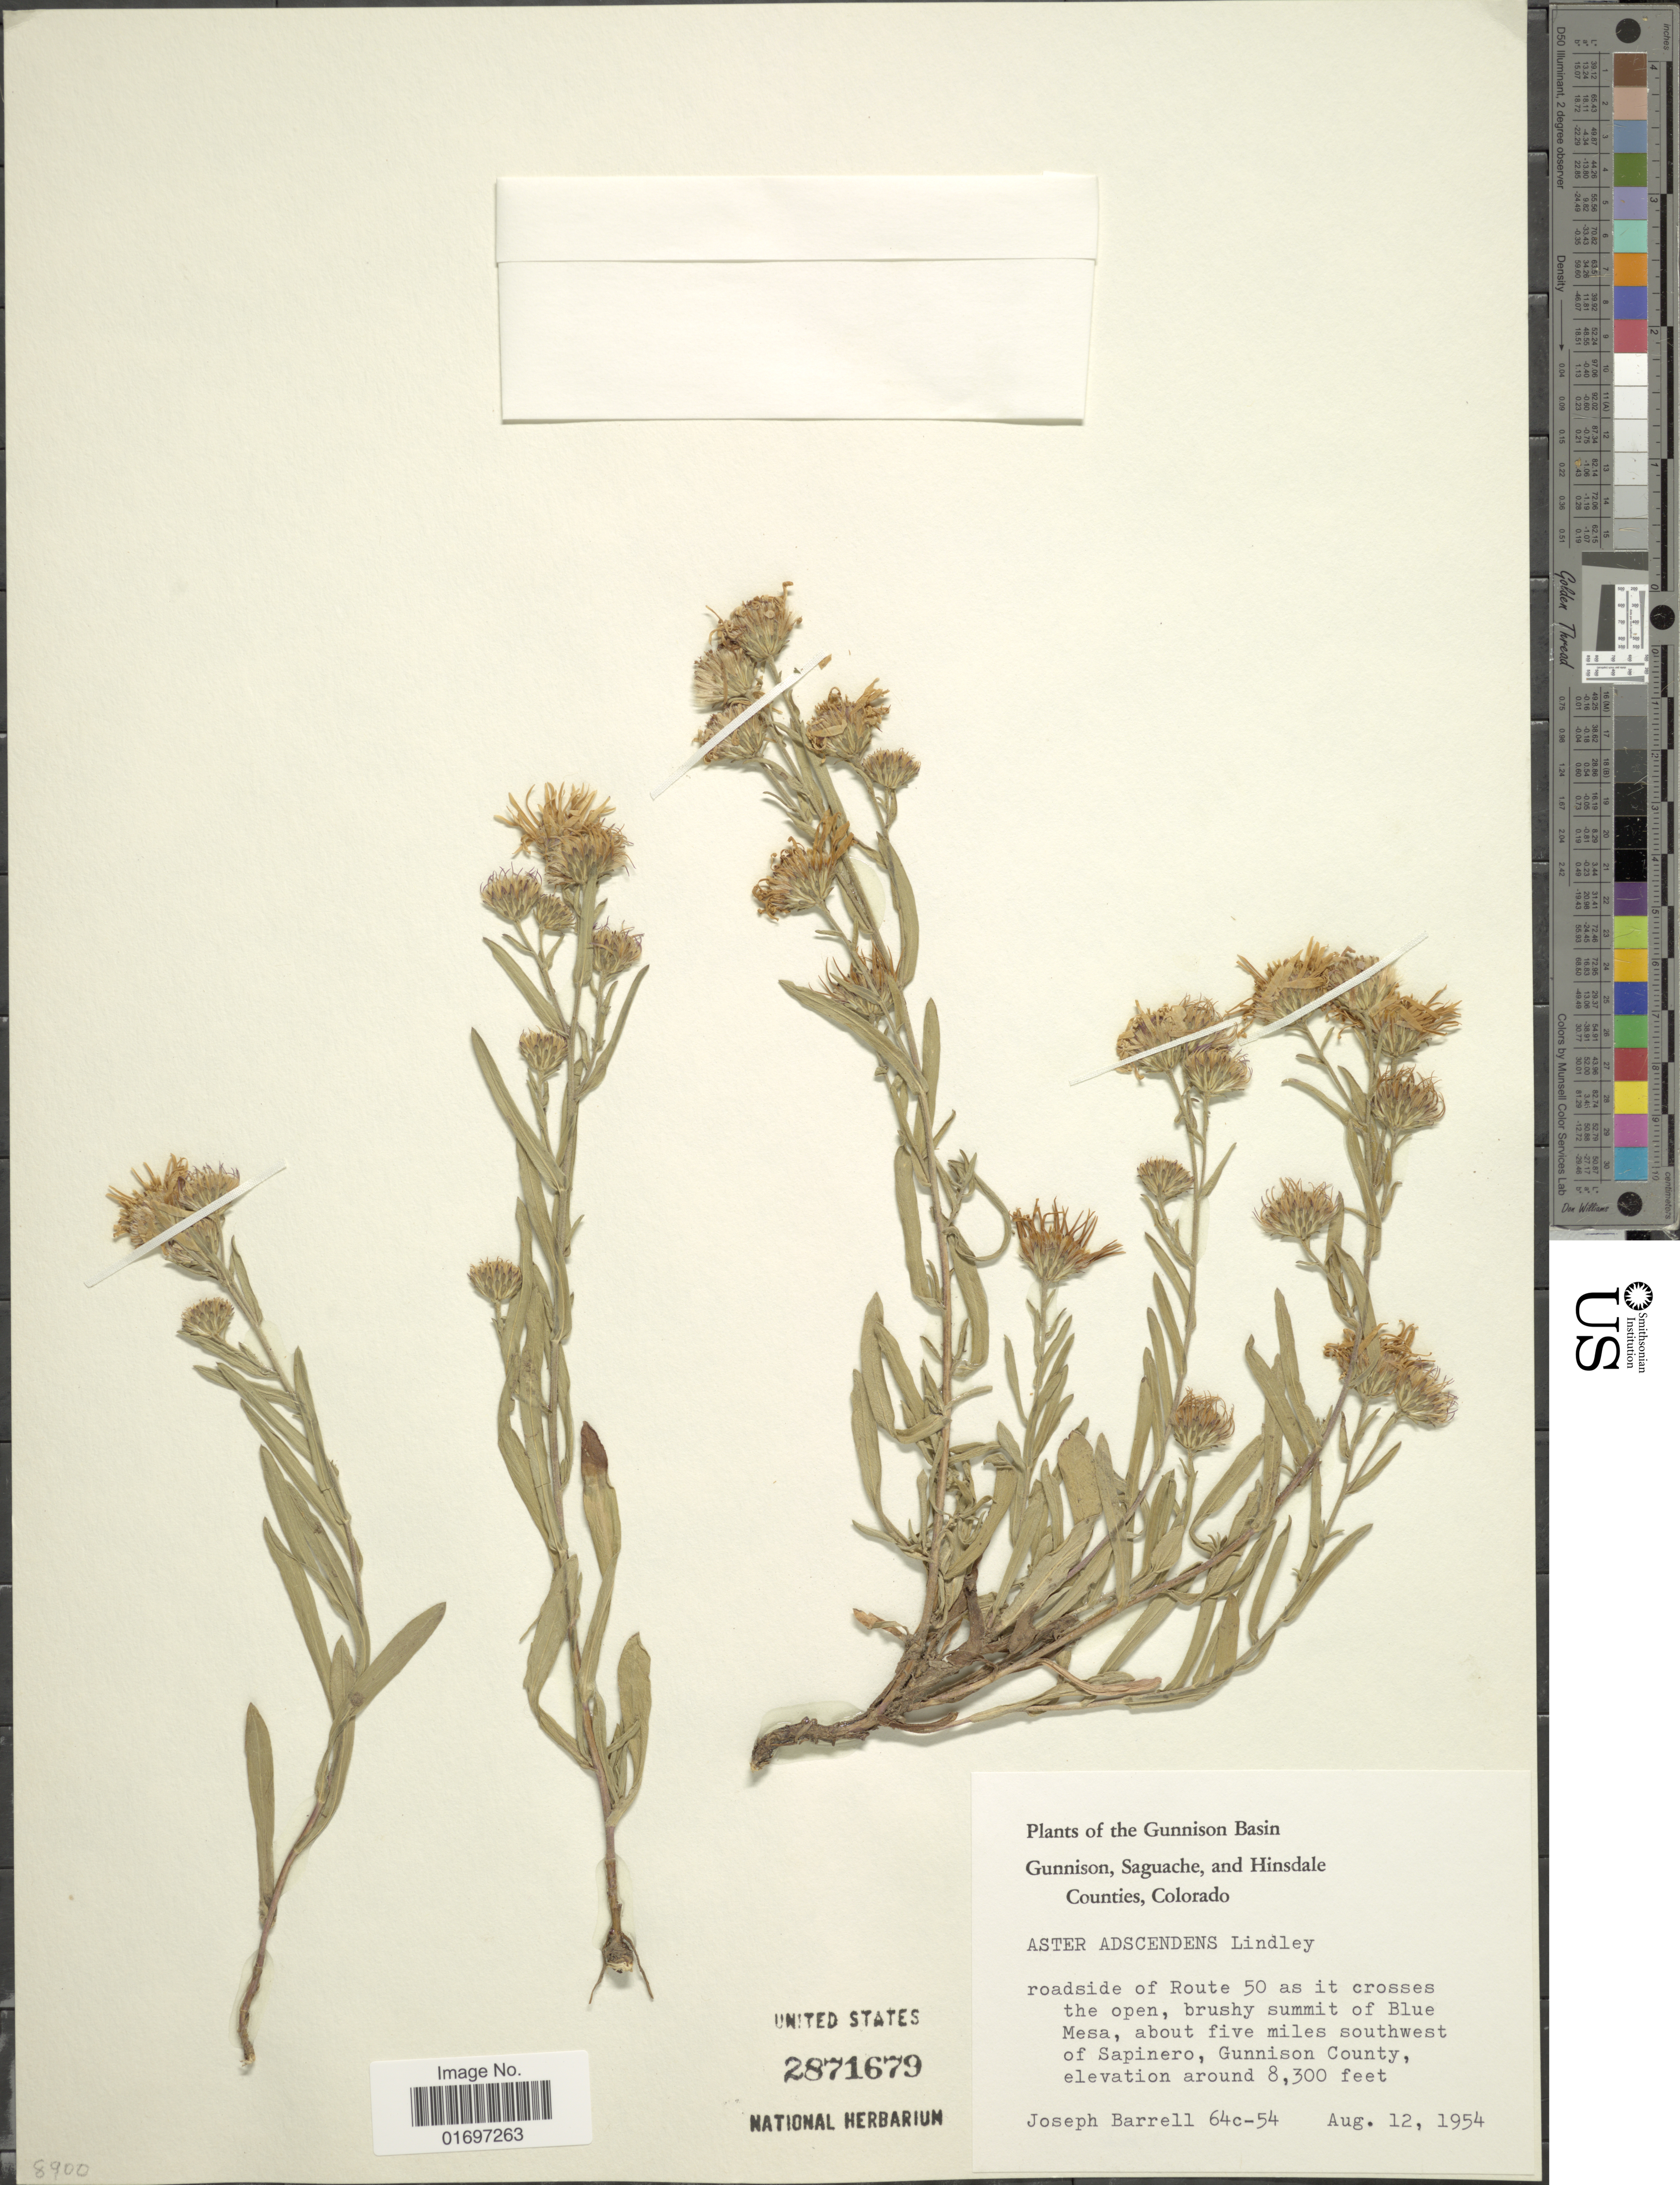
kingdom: Plantae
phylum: Tracheophyta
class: Magnoliopsida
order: Asterales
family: Asteraceae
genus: Symphyotrichum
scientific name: Symphyotrichum ascendens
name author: (Lindl.) G.L. Nesom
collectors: J. Barrell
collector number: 64c-54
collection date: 1954-08-12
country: United States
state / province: Colorado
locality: Gunnison Basin. Gunnison, Saguache, and Hinsdale Counties, Colorado. Roadside of Route 50 as it crosses the open, brushy summit of Blue Mesa, about five miles southwest of Sapinero, Gunnison County.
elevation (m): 2530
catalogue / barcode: US 2871679